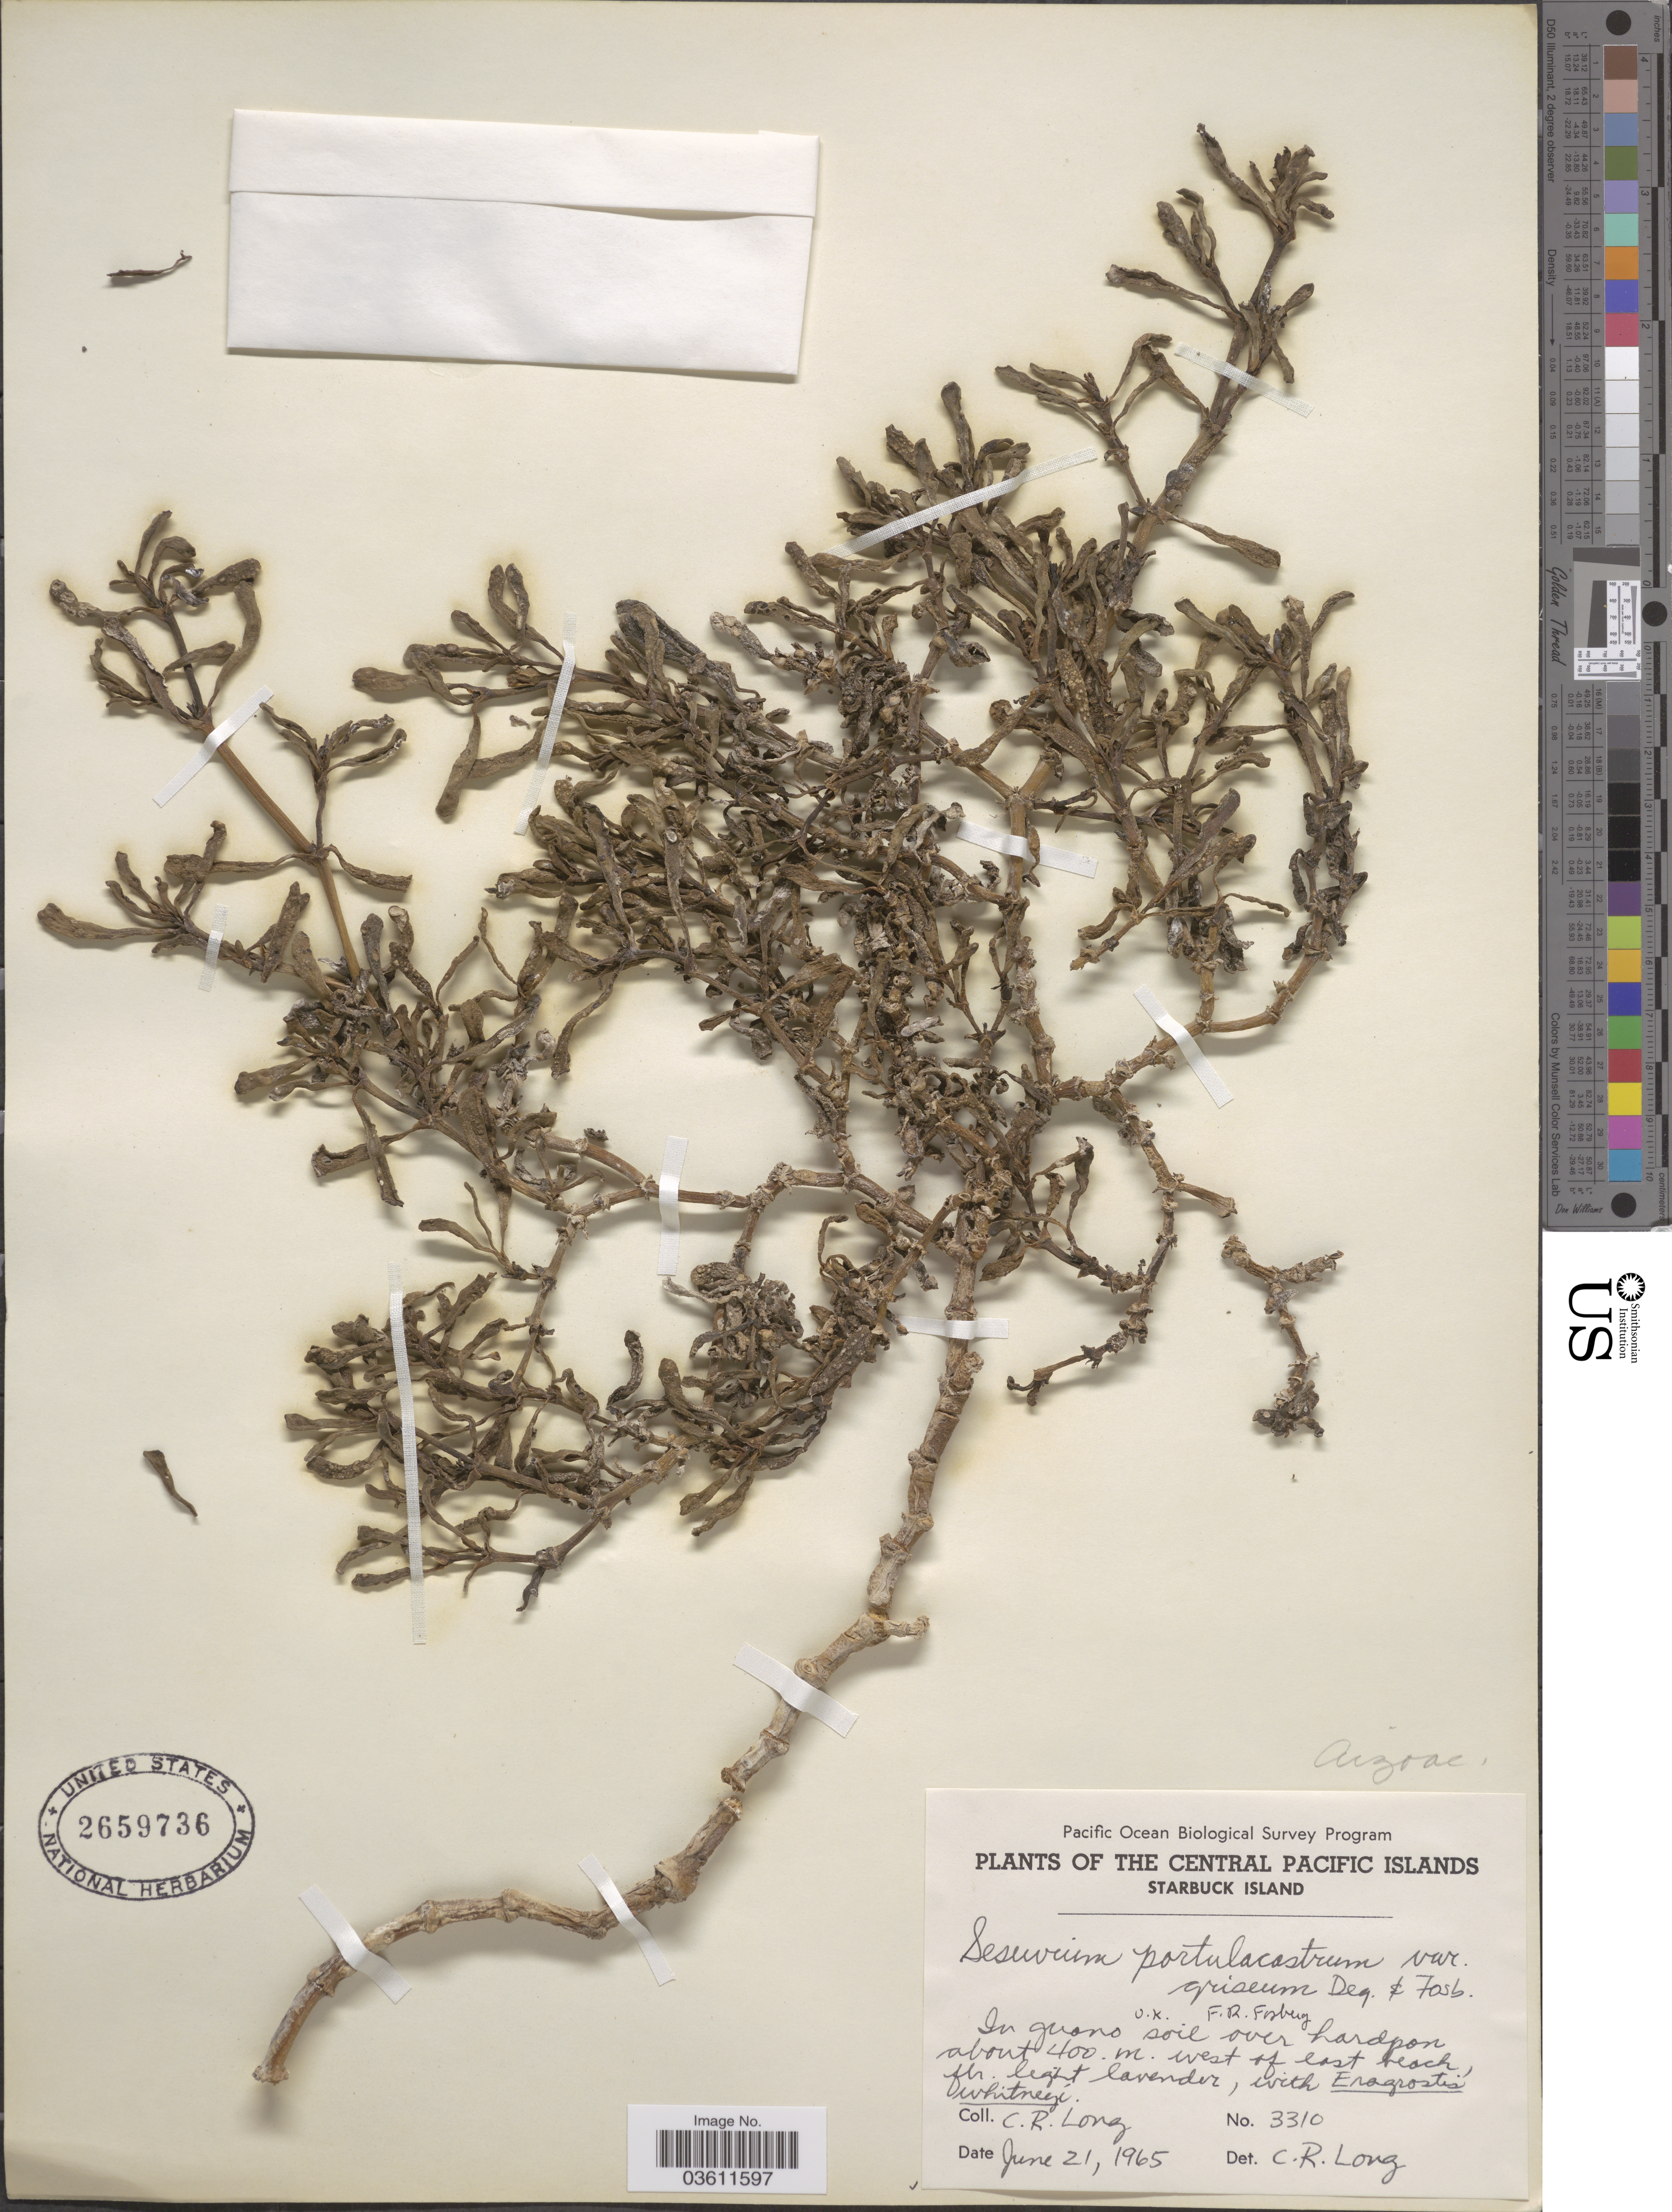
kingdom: Plantae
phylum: Tracheophyta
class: Magnoliopsida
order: Caryophyllales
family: Aizoaceae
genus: Sesuvium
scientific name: Sesuvium portulacastrum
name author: (L.) L.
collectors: C. R. Long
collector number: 3310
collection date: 1965-06-21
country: Kiribati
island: Starbuck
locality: The Central Pacific Islands. Starbuck Island. About 400 m. west of east beach.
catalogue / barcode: US 2659736